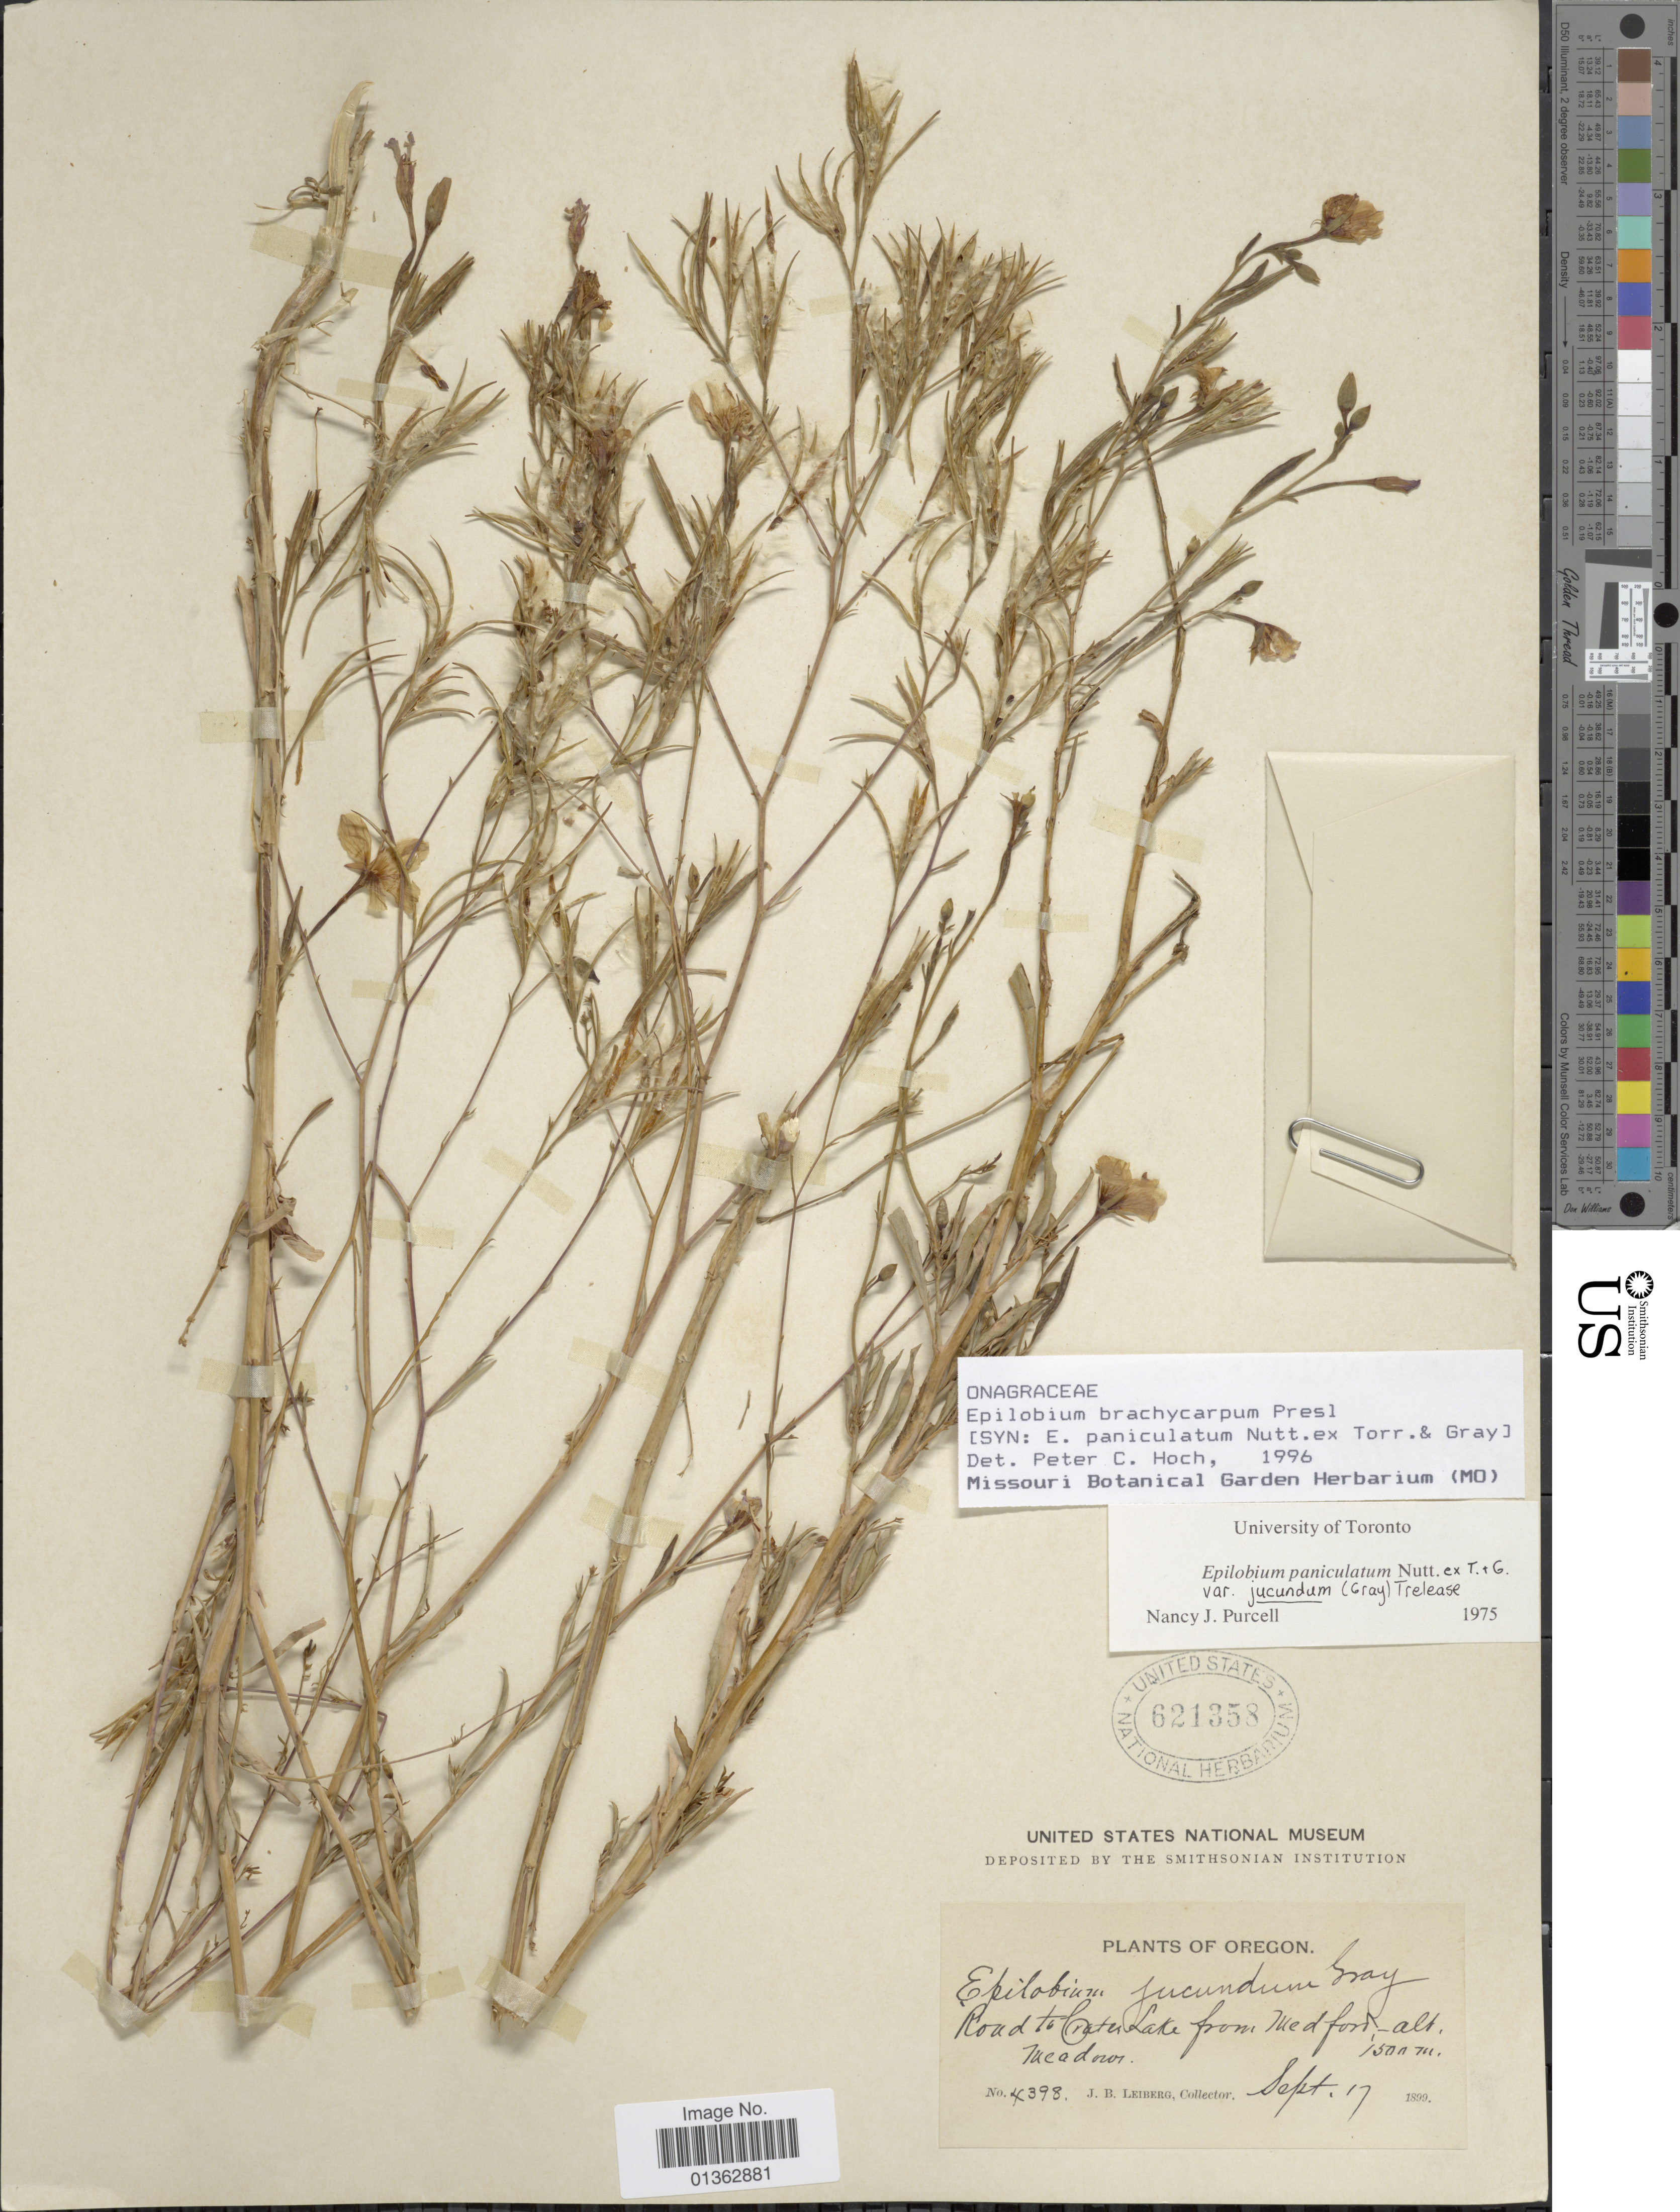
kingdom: Plantae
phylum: Tracheophyta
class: Magnoliopsida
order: Myrtales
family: Onagraceae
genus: Epilobium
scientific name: Epilobium brachycarpum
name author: C. Presl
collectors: J. B. Leiberg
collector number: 4398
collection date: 1899-09-17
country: United States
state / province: Oregon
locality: Road to Crater Lake from Medford.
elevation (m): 1500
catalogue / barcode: US 621358